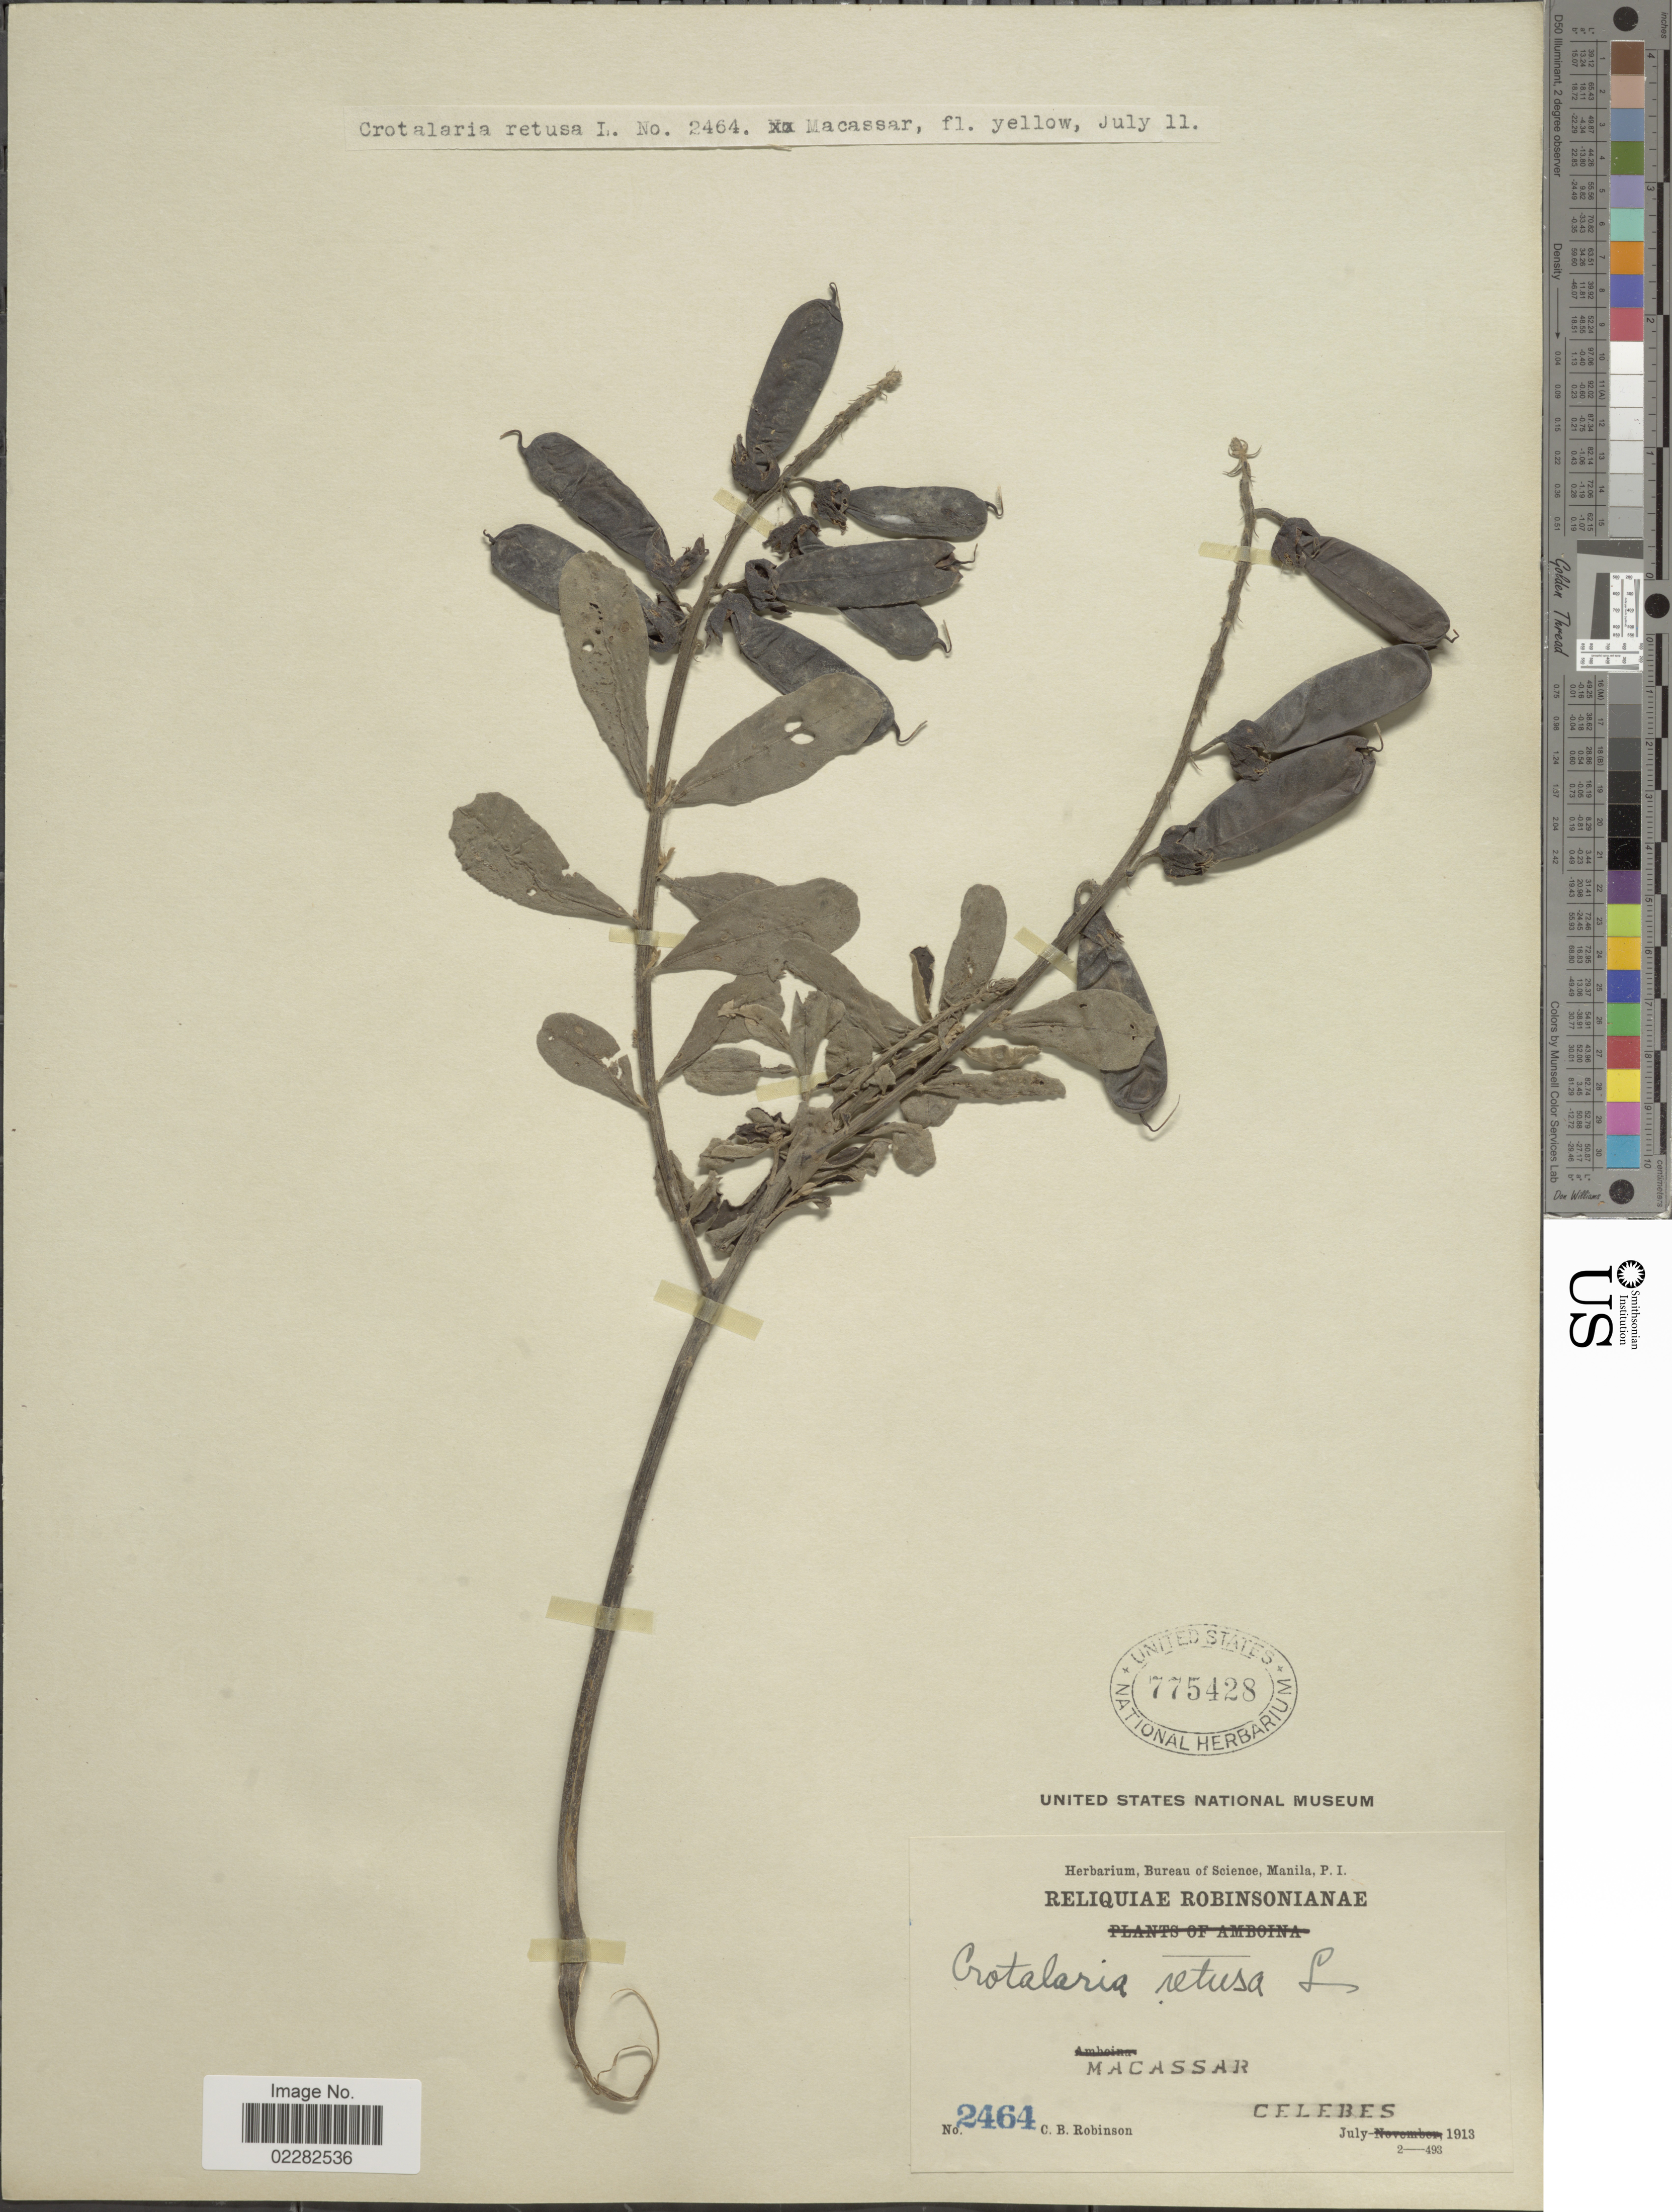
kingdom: Plantae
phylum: Tracheophyta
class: Magnoliopsida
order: Fabales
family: Fabaceae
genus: Crotalaria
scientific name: Crotalaria retusa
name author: L.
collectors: C. Robinson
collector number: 2464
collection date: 1913-07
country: Indonesia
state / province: Sulawesi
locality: Macassar, Celebes.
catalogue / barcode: US 775428